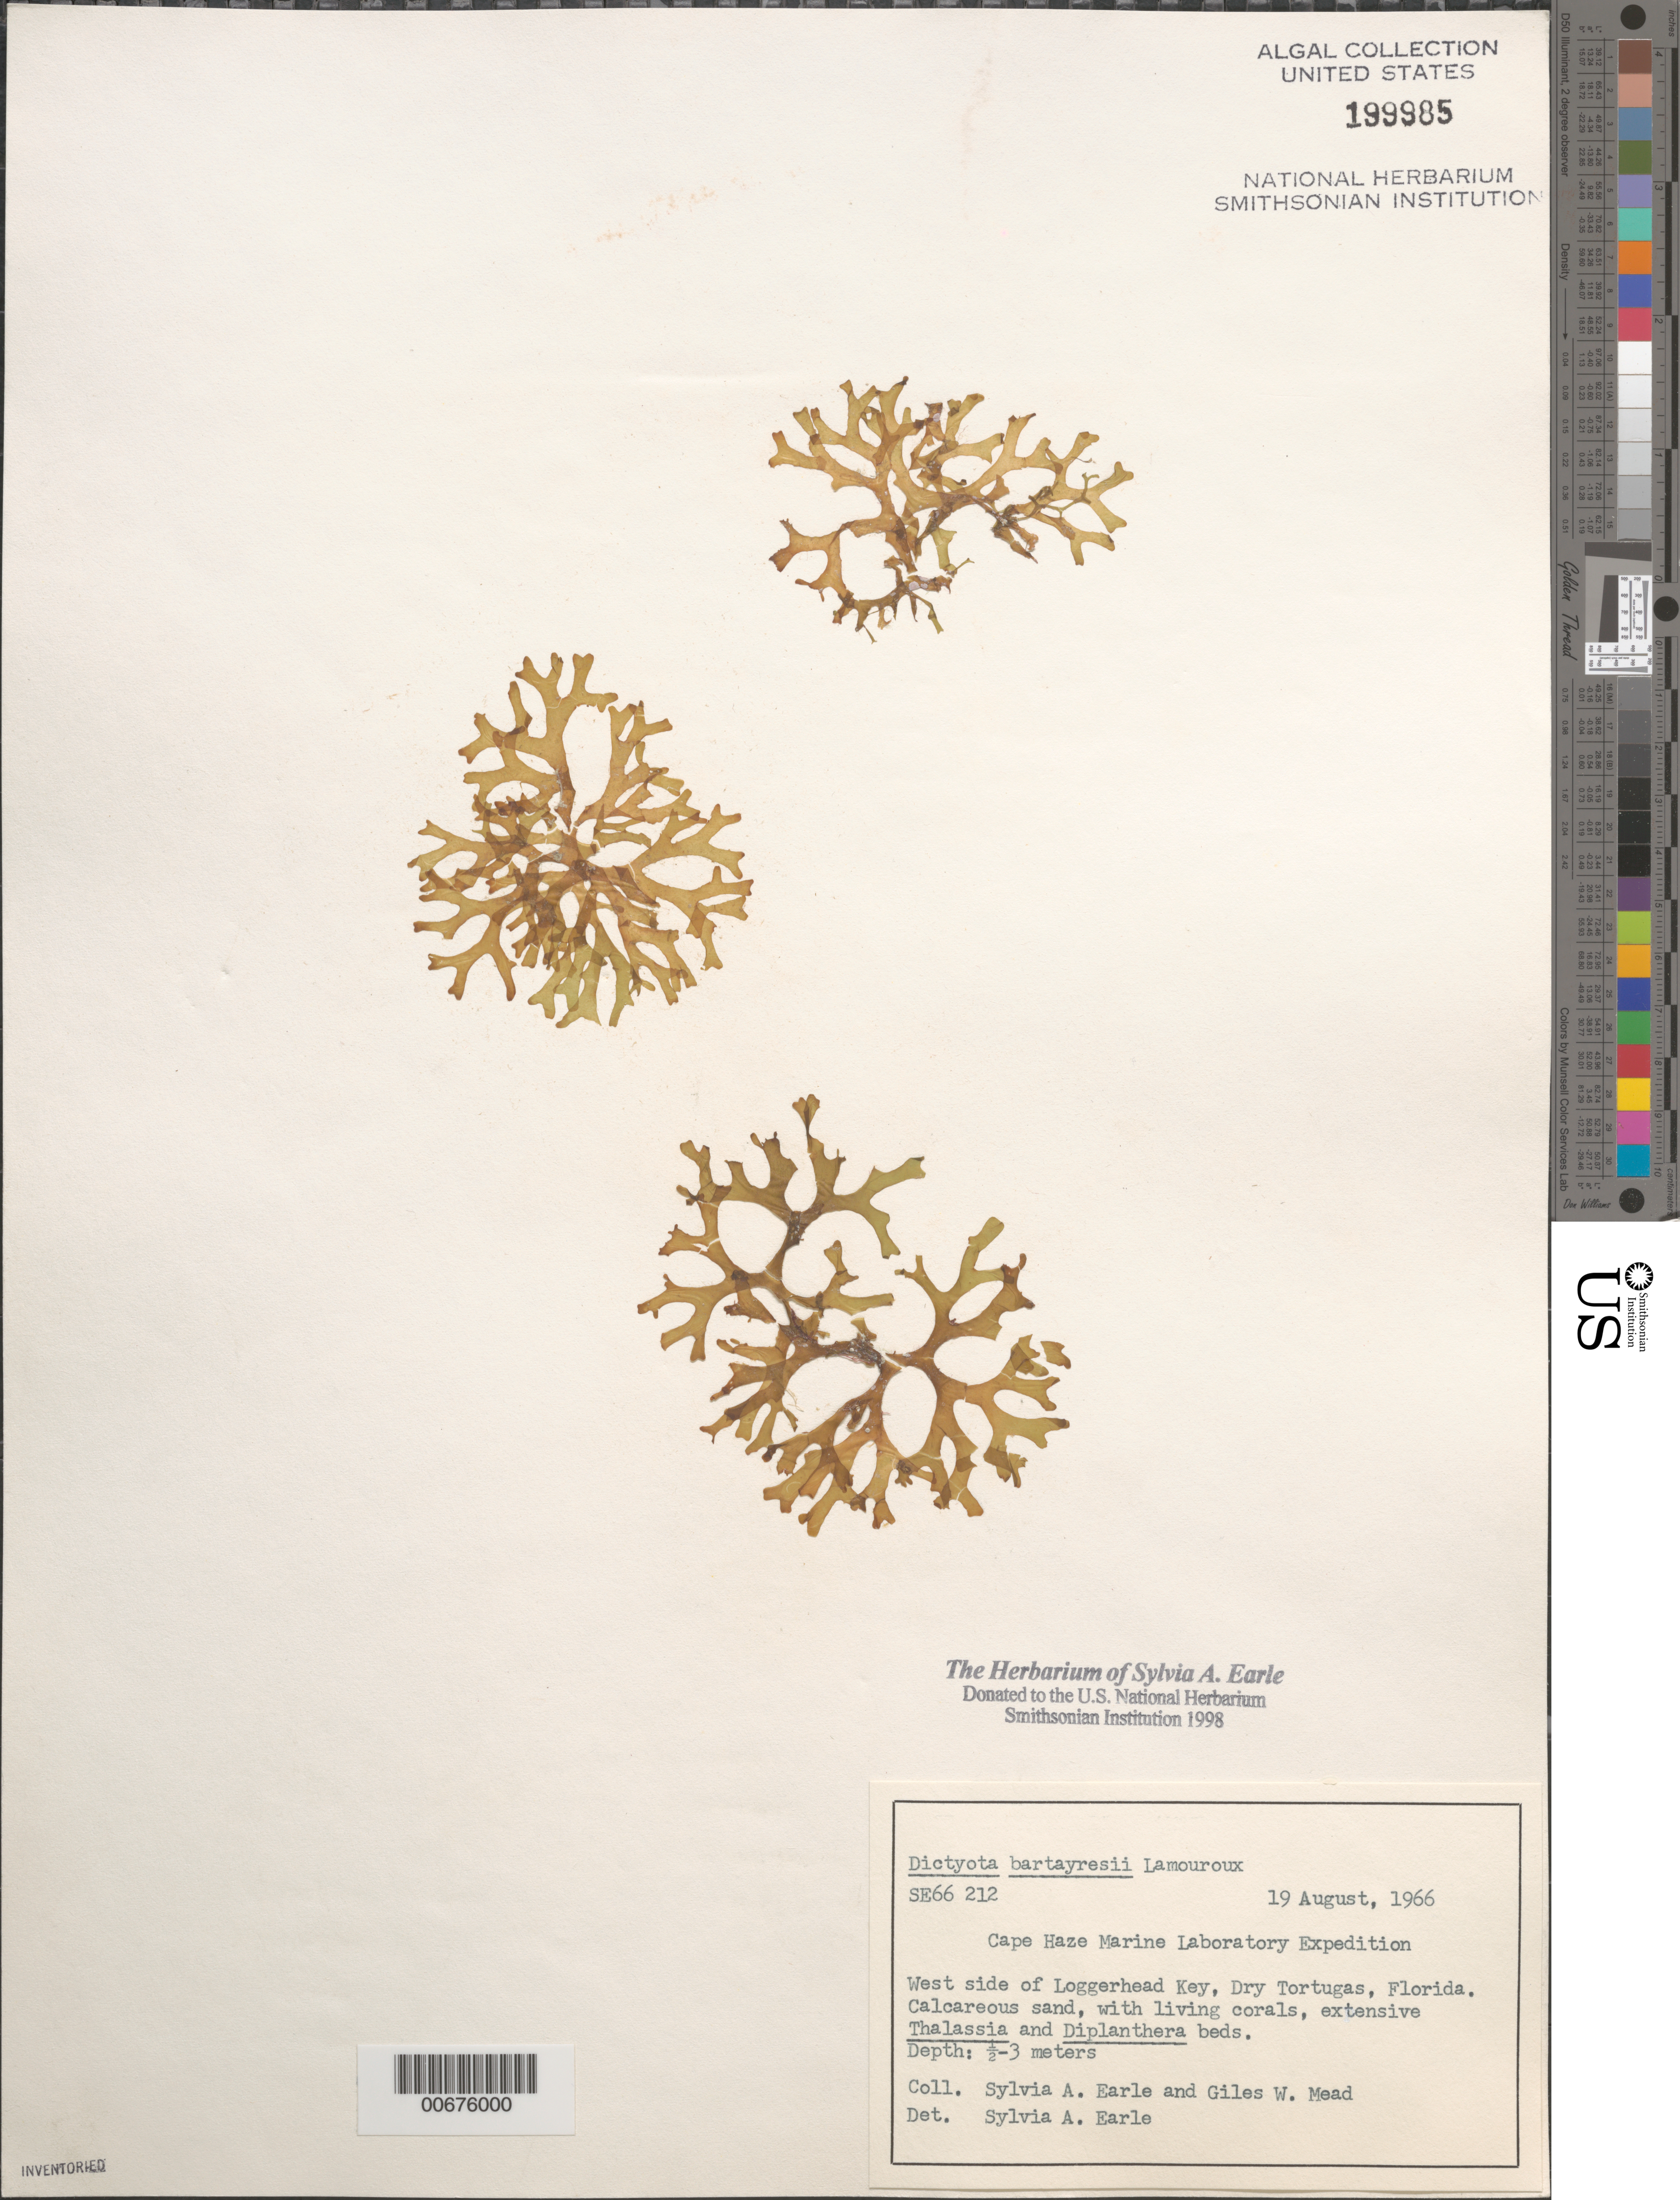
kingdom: Chromista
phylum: Ochrophyta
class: Phaeophyceae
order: Dictyotales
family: Dictyotaceae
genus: Dictyota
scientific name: Dictyota bartayresiana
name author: J.V.Lamouroux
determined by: Earle, S. A.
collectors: S. A. Earle & G. W. Mead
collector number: Se 66212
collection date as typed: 19 Aug 1966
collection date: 1966-08-19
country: United States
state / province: Florida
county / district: Monroe County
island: Loggerhead Key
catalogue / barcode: US 199985